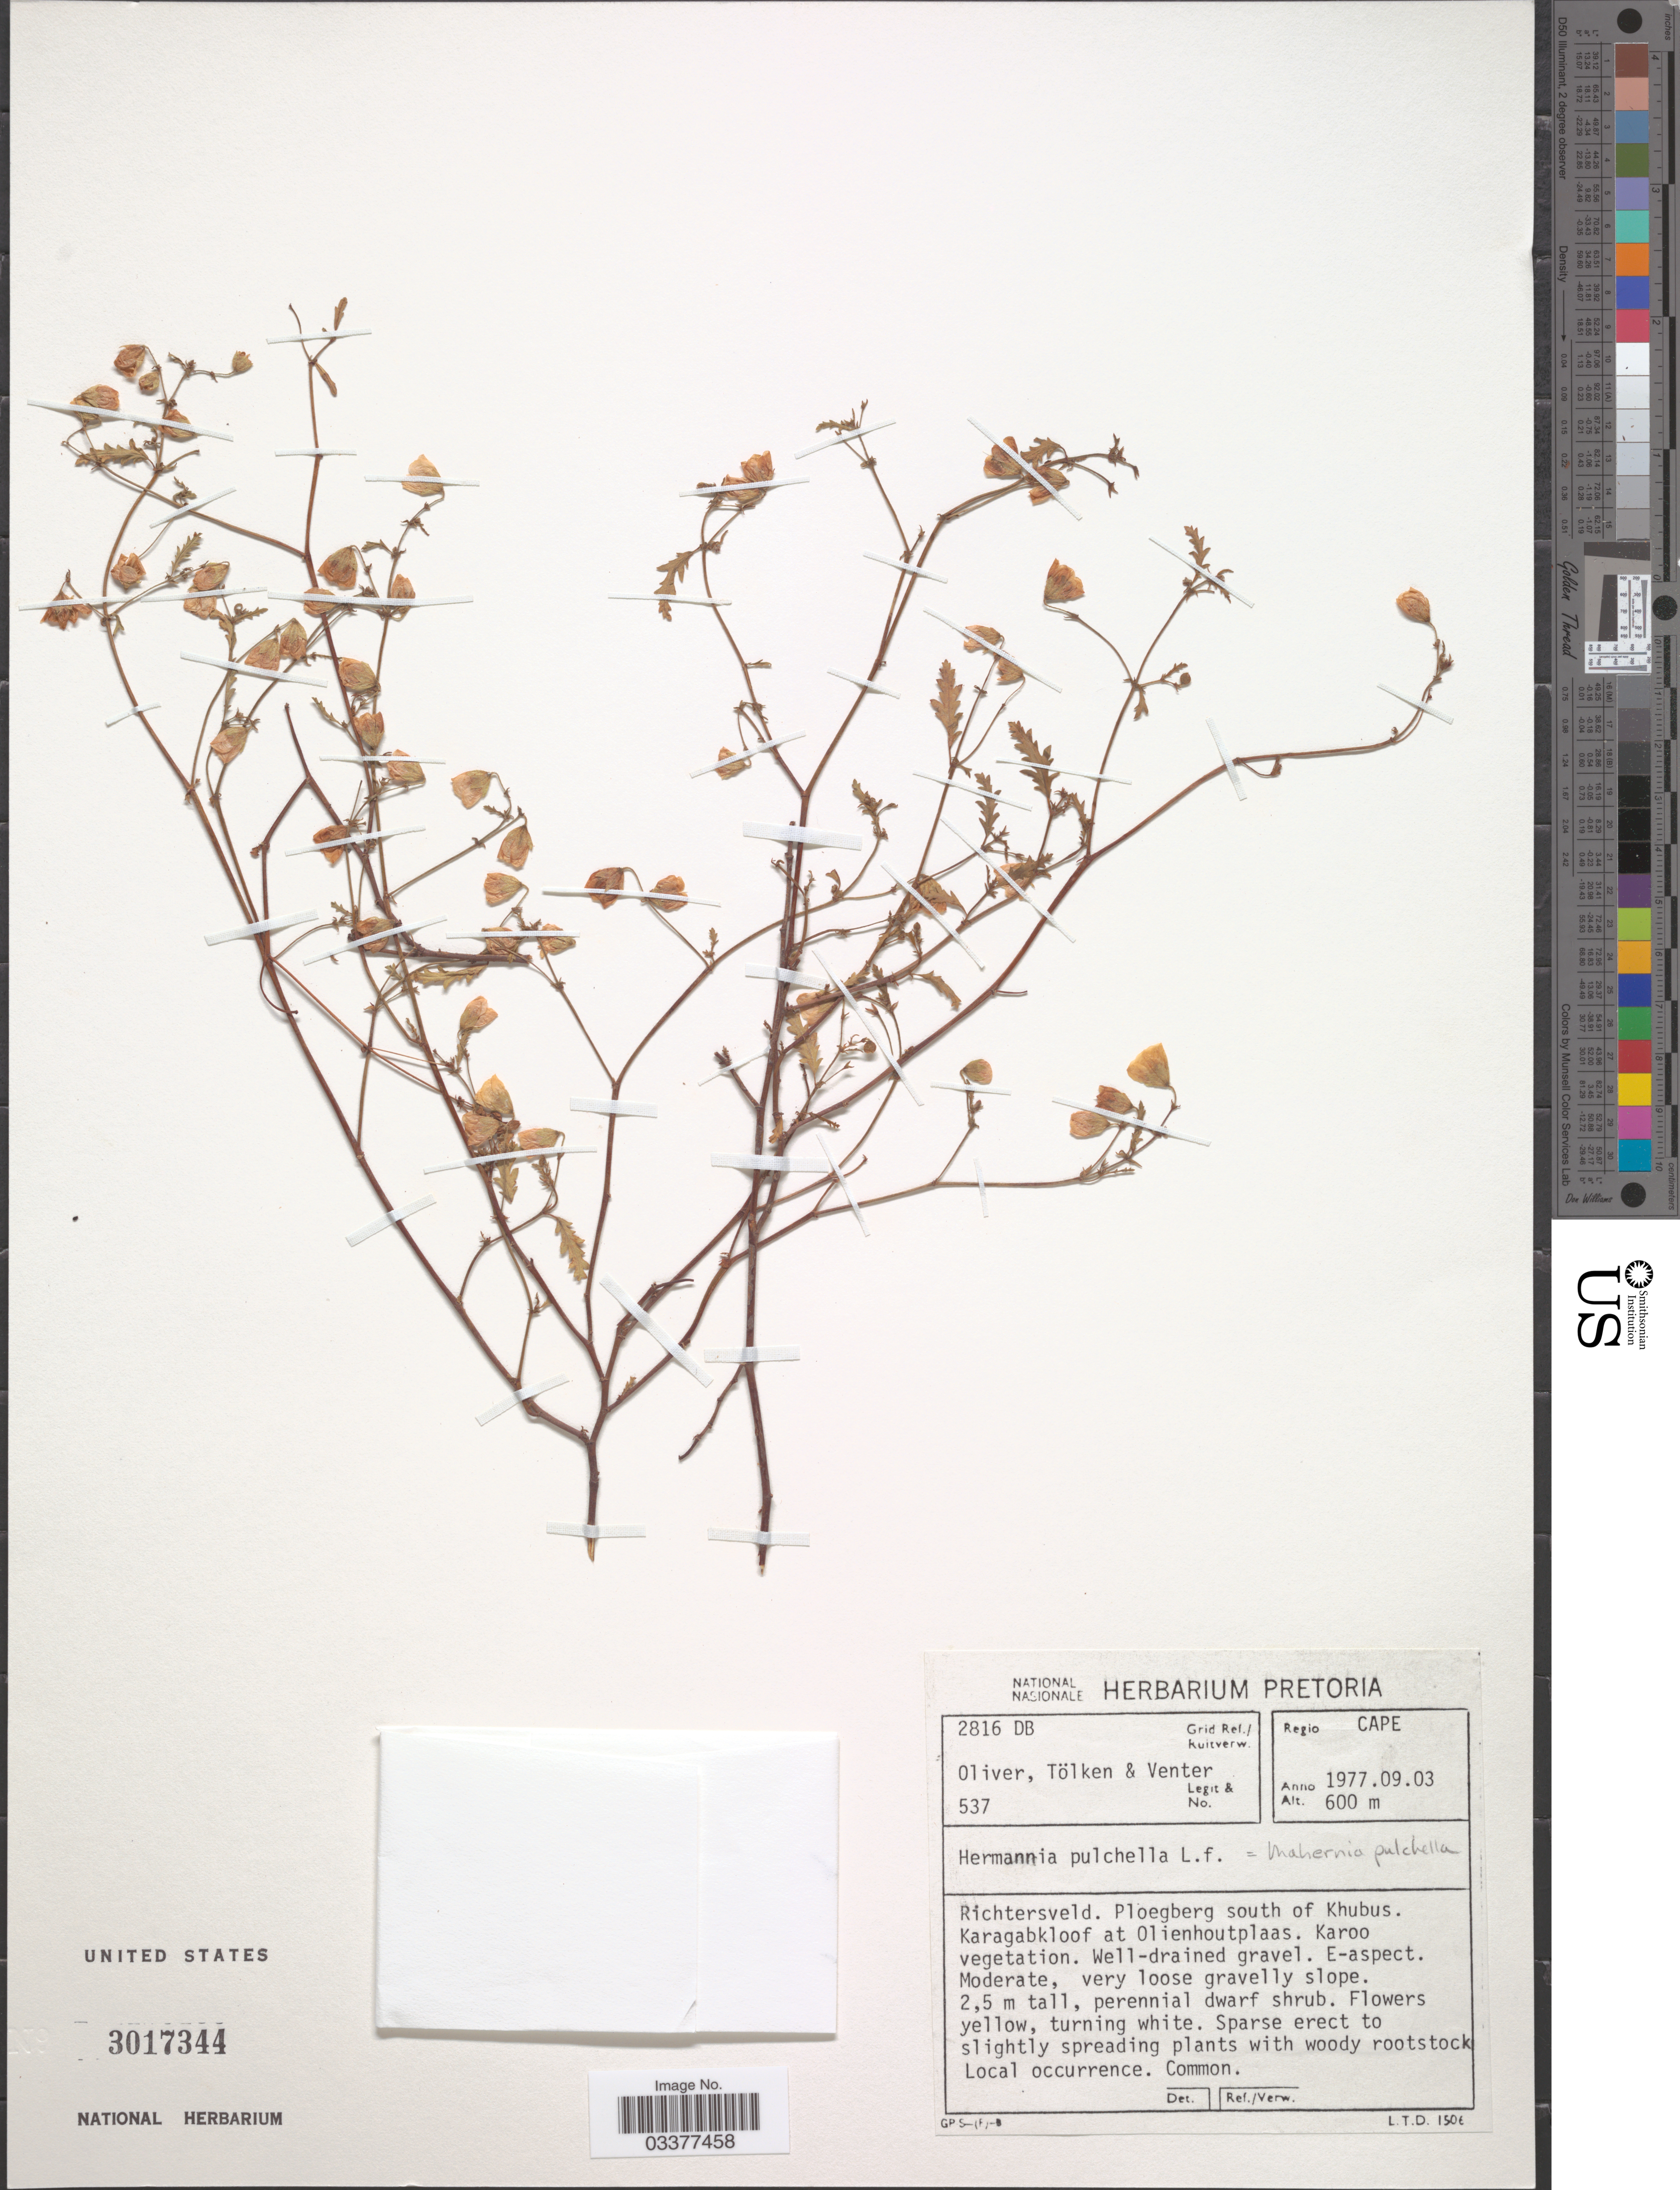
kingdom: Plantae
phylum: Tracheophyta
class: Magnoliopsida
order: Malvales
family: Malvaceae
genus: Hermannia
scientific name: Hermannia pulchella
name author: L. f.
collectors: Oliver, --, Tolken & -. Venter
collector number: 537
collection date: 1977-09-03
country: South Africa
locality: Regio Cape. Grid Ref./Ruitverw. 2816 DB. Richtersveld. Ploegberg south of Kubus. Karagabkloof at Olienhoutplaas.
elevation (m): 600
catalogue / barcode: US 3017344